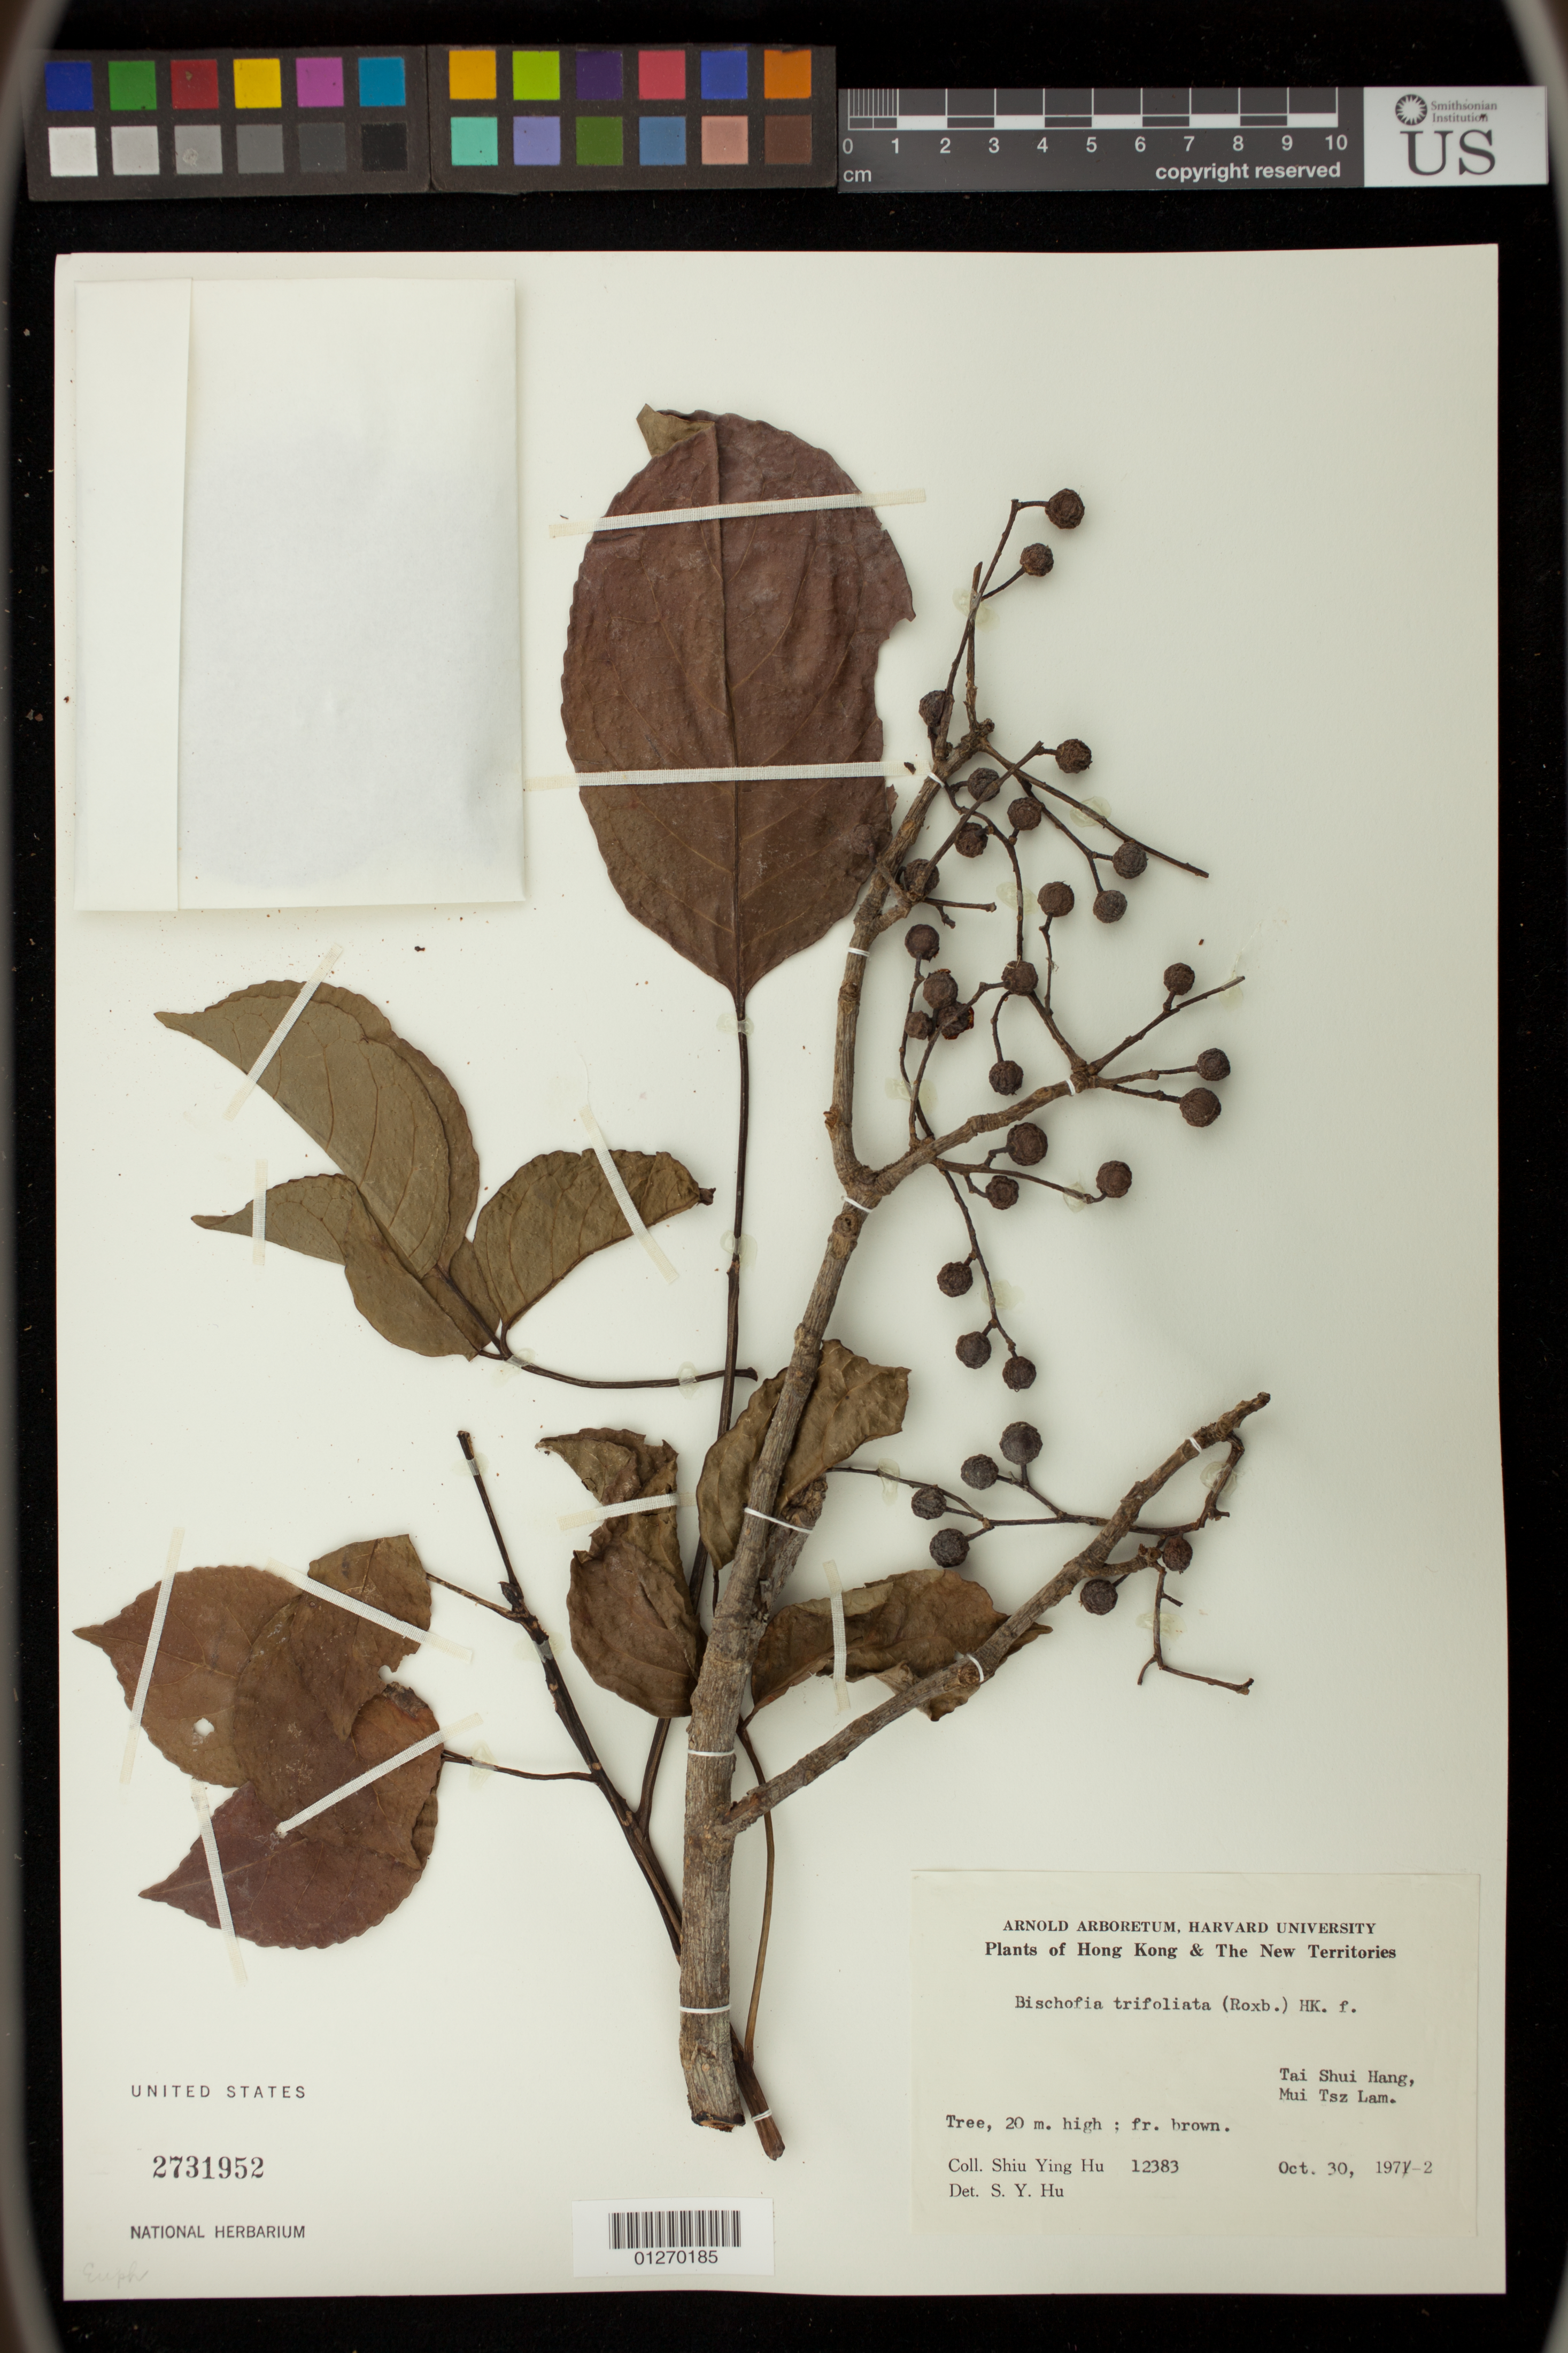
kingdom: Plantae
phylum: Tracheophyta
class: Magnoliopsida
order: Malpighiales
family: Phyllanthaceae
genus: Bischofia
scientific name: Bischofia trifoliata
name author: (Roxb.) Hook.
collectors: S. Y. Hu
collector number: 12383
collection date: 1972-10-30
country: China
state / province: Hong Kong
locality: Sha Tin. Tai Shui Hang, Mui Tsz Lam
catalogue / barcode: US 2731952